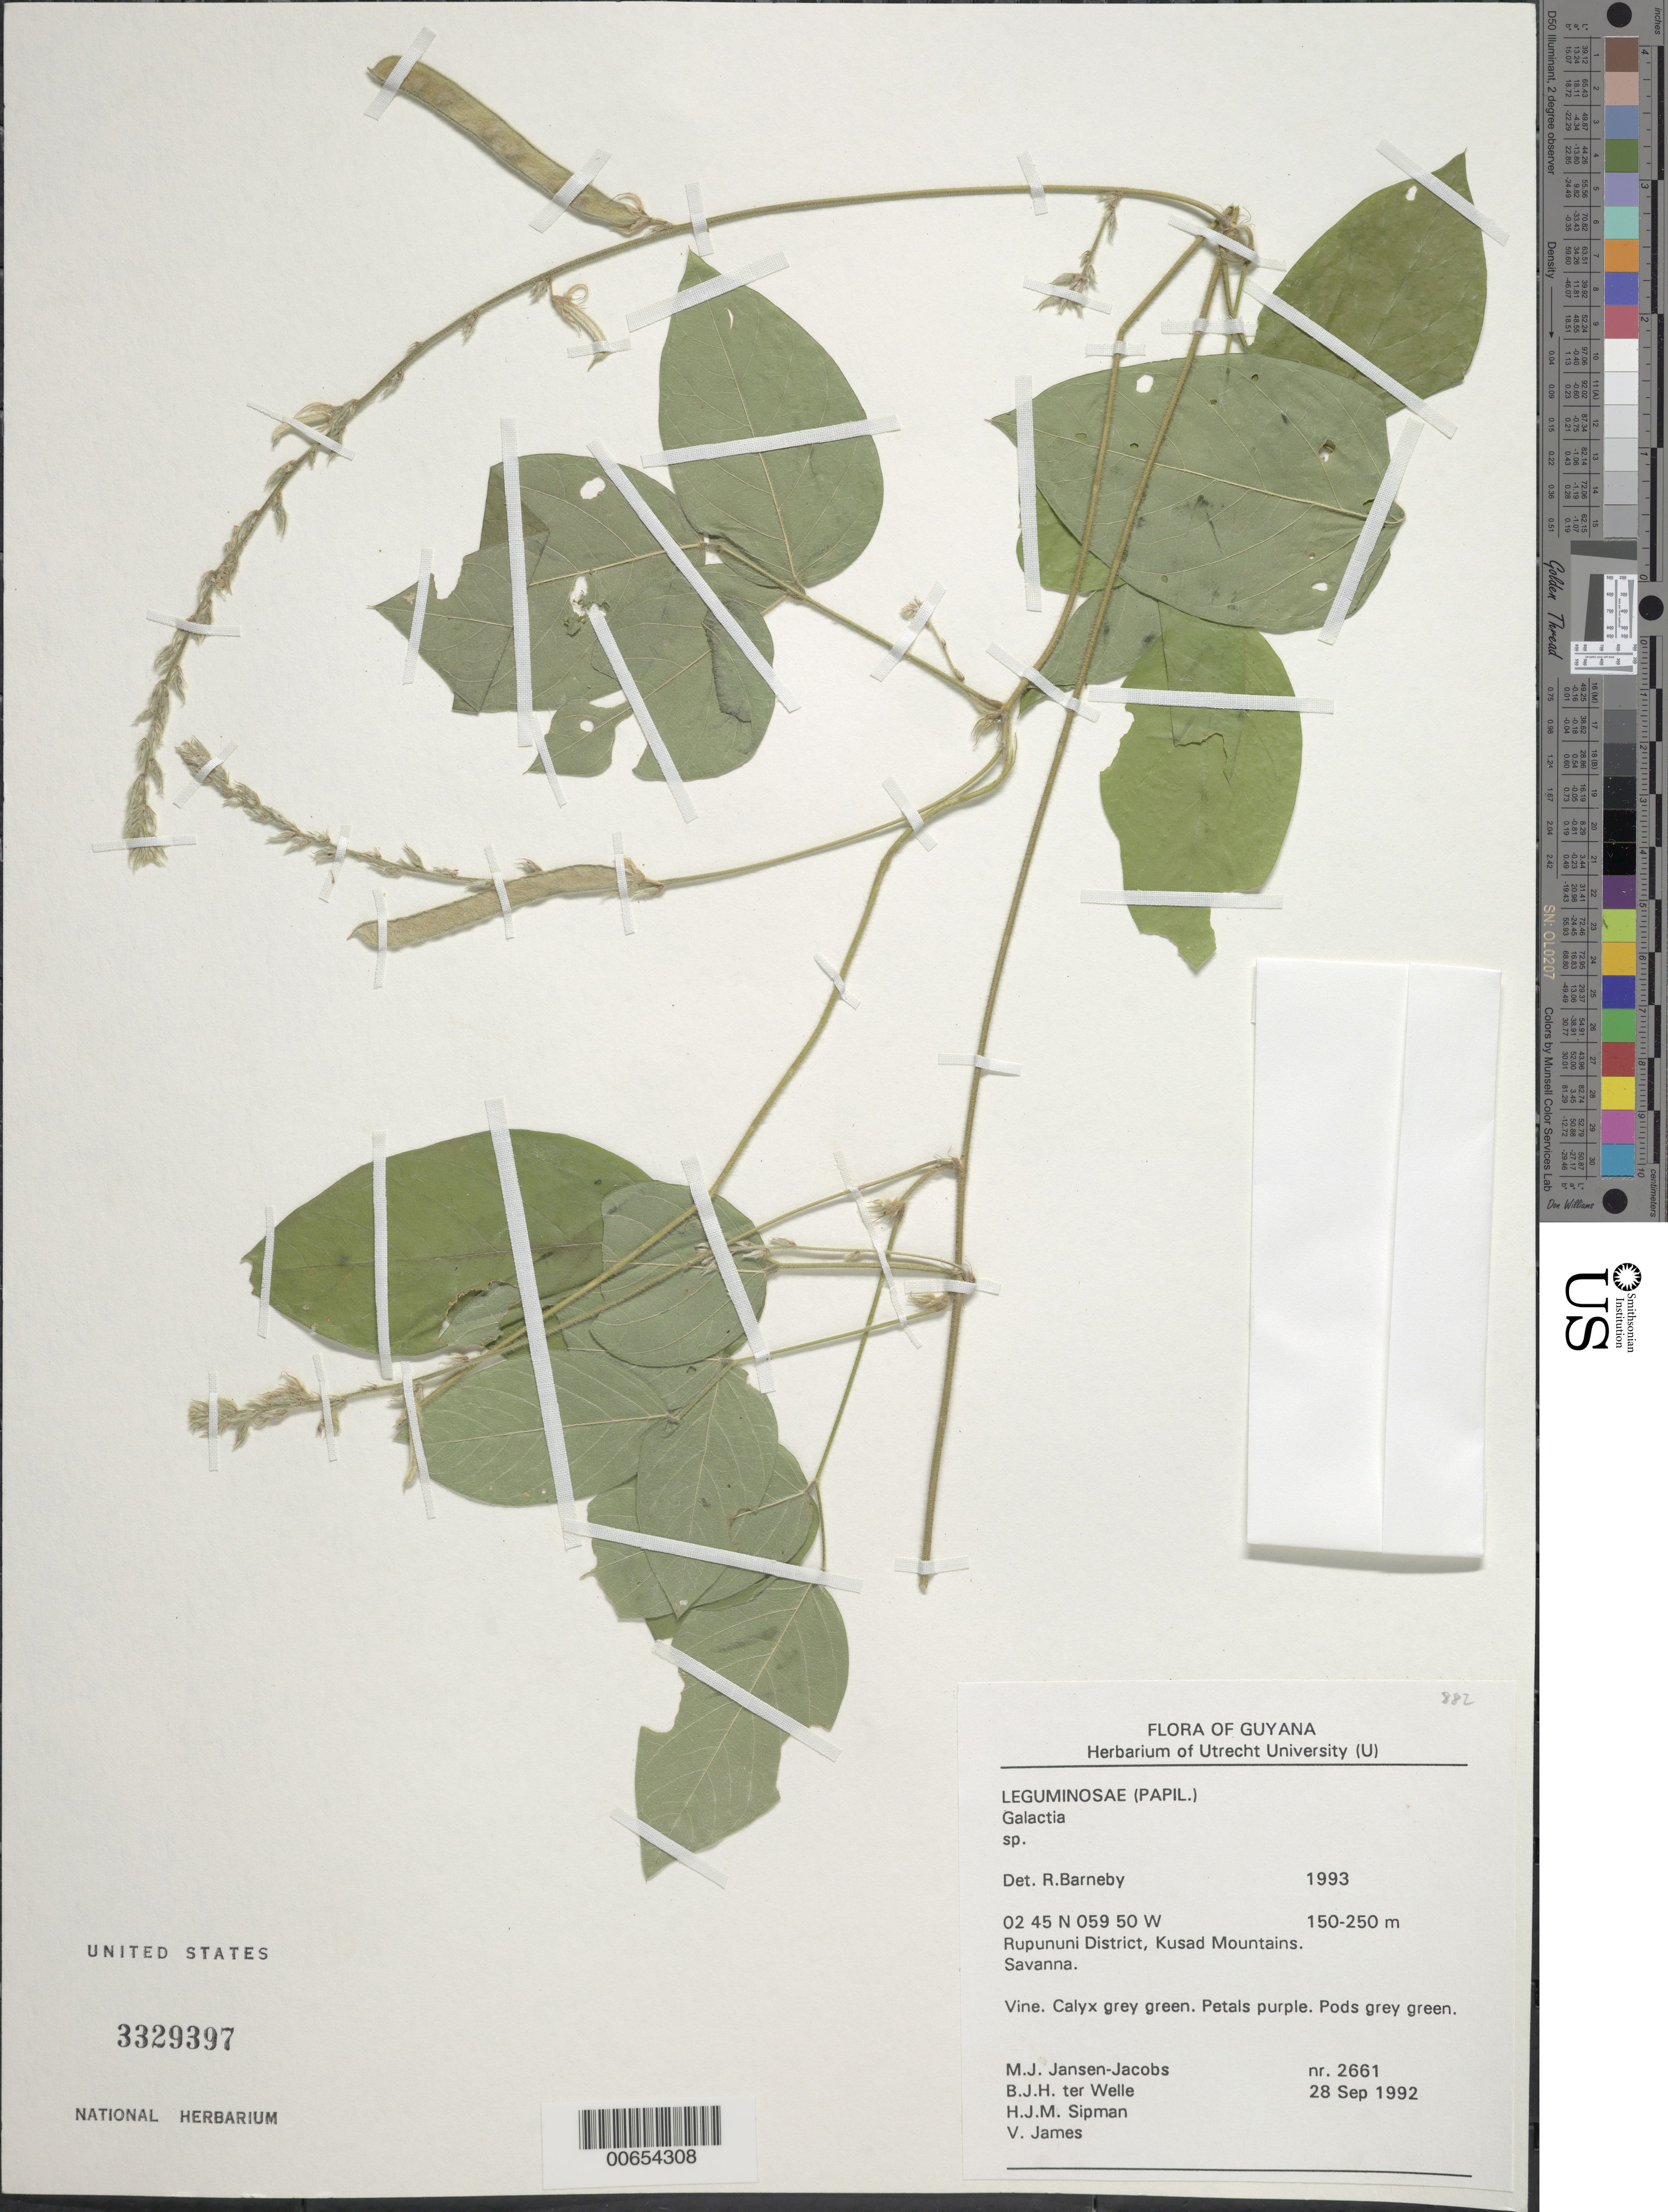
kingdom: Plantae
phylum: Tracheophyta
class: Magnoliopsida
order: Fabales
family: Fabaceae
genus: Galactia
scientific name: Galactia sp.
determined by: Barneby, Rupert C., (NY)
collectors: M. J. Jansen-Jacobs, B. Welle, H. J. M. Sipman & V. James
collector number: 2661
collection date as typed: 28-Sep-92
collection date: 1992-09-28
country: Guyana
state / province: U. Takutu-U. Essequibo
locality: Kusad Mountains, Rupununi District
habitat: Savanna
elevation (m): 150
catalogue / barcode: US 3329397